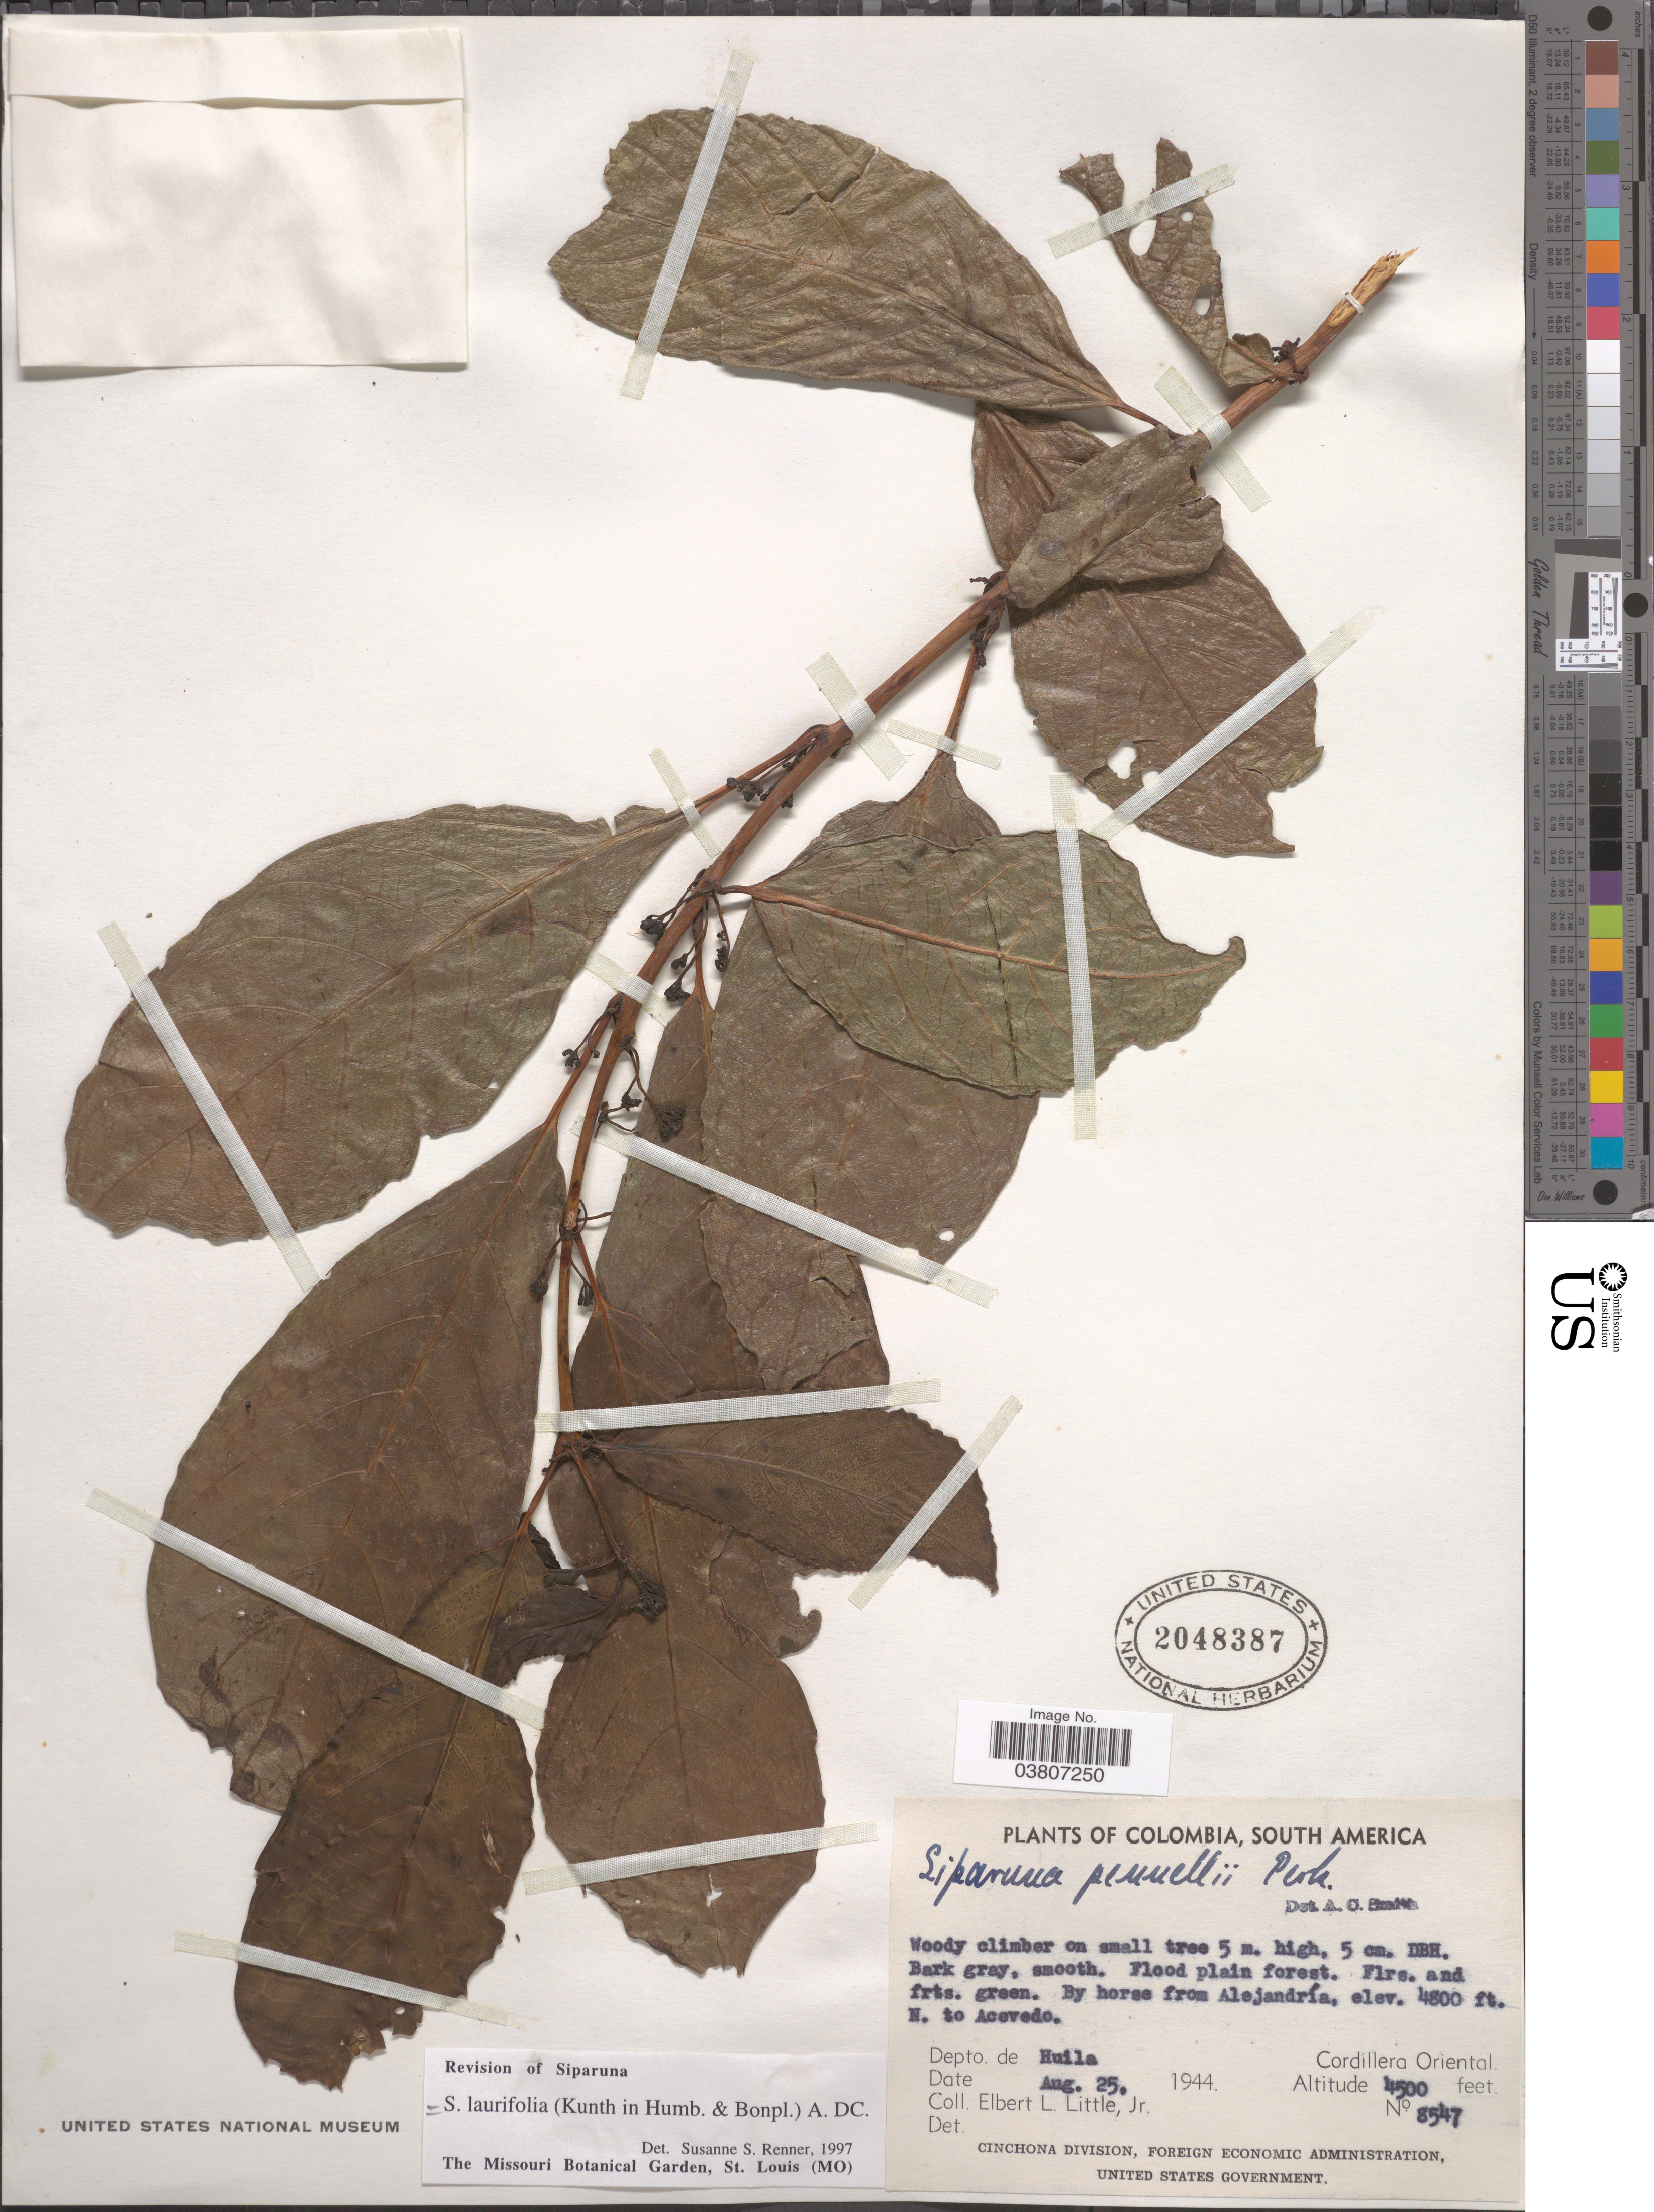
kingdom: Plantae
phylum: Tracheophyta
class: Magnoliopsida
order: Laurales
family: Siparunaceae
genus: Siparuna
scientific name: Siparuna laurifolia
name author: (Kunth) A. DC.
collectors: E. L. Little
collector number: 8547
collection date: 1944-08-25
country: Colombia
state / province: Huila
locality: By horse from Alejandría, N. to Acevedo. Depto. de Huila. Cordillera Oriental.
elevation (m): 1372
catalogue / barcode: US 2048387